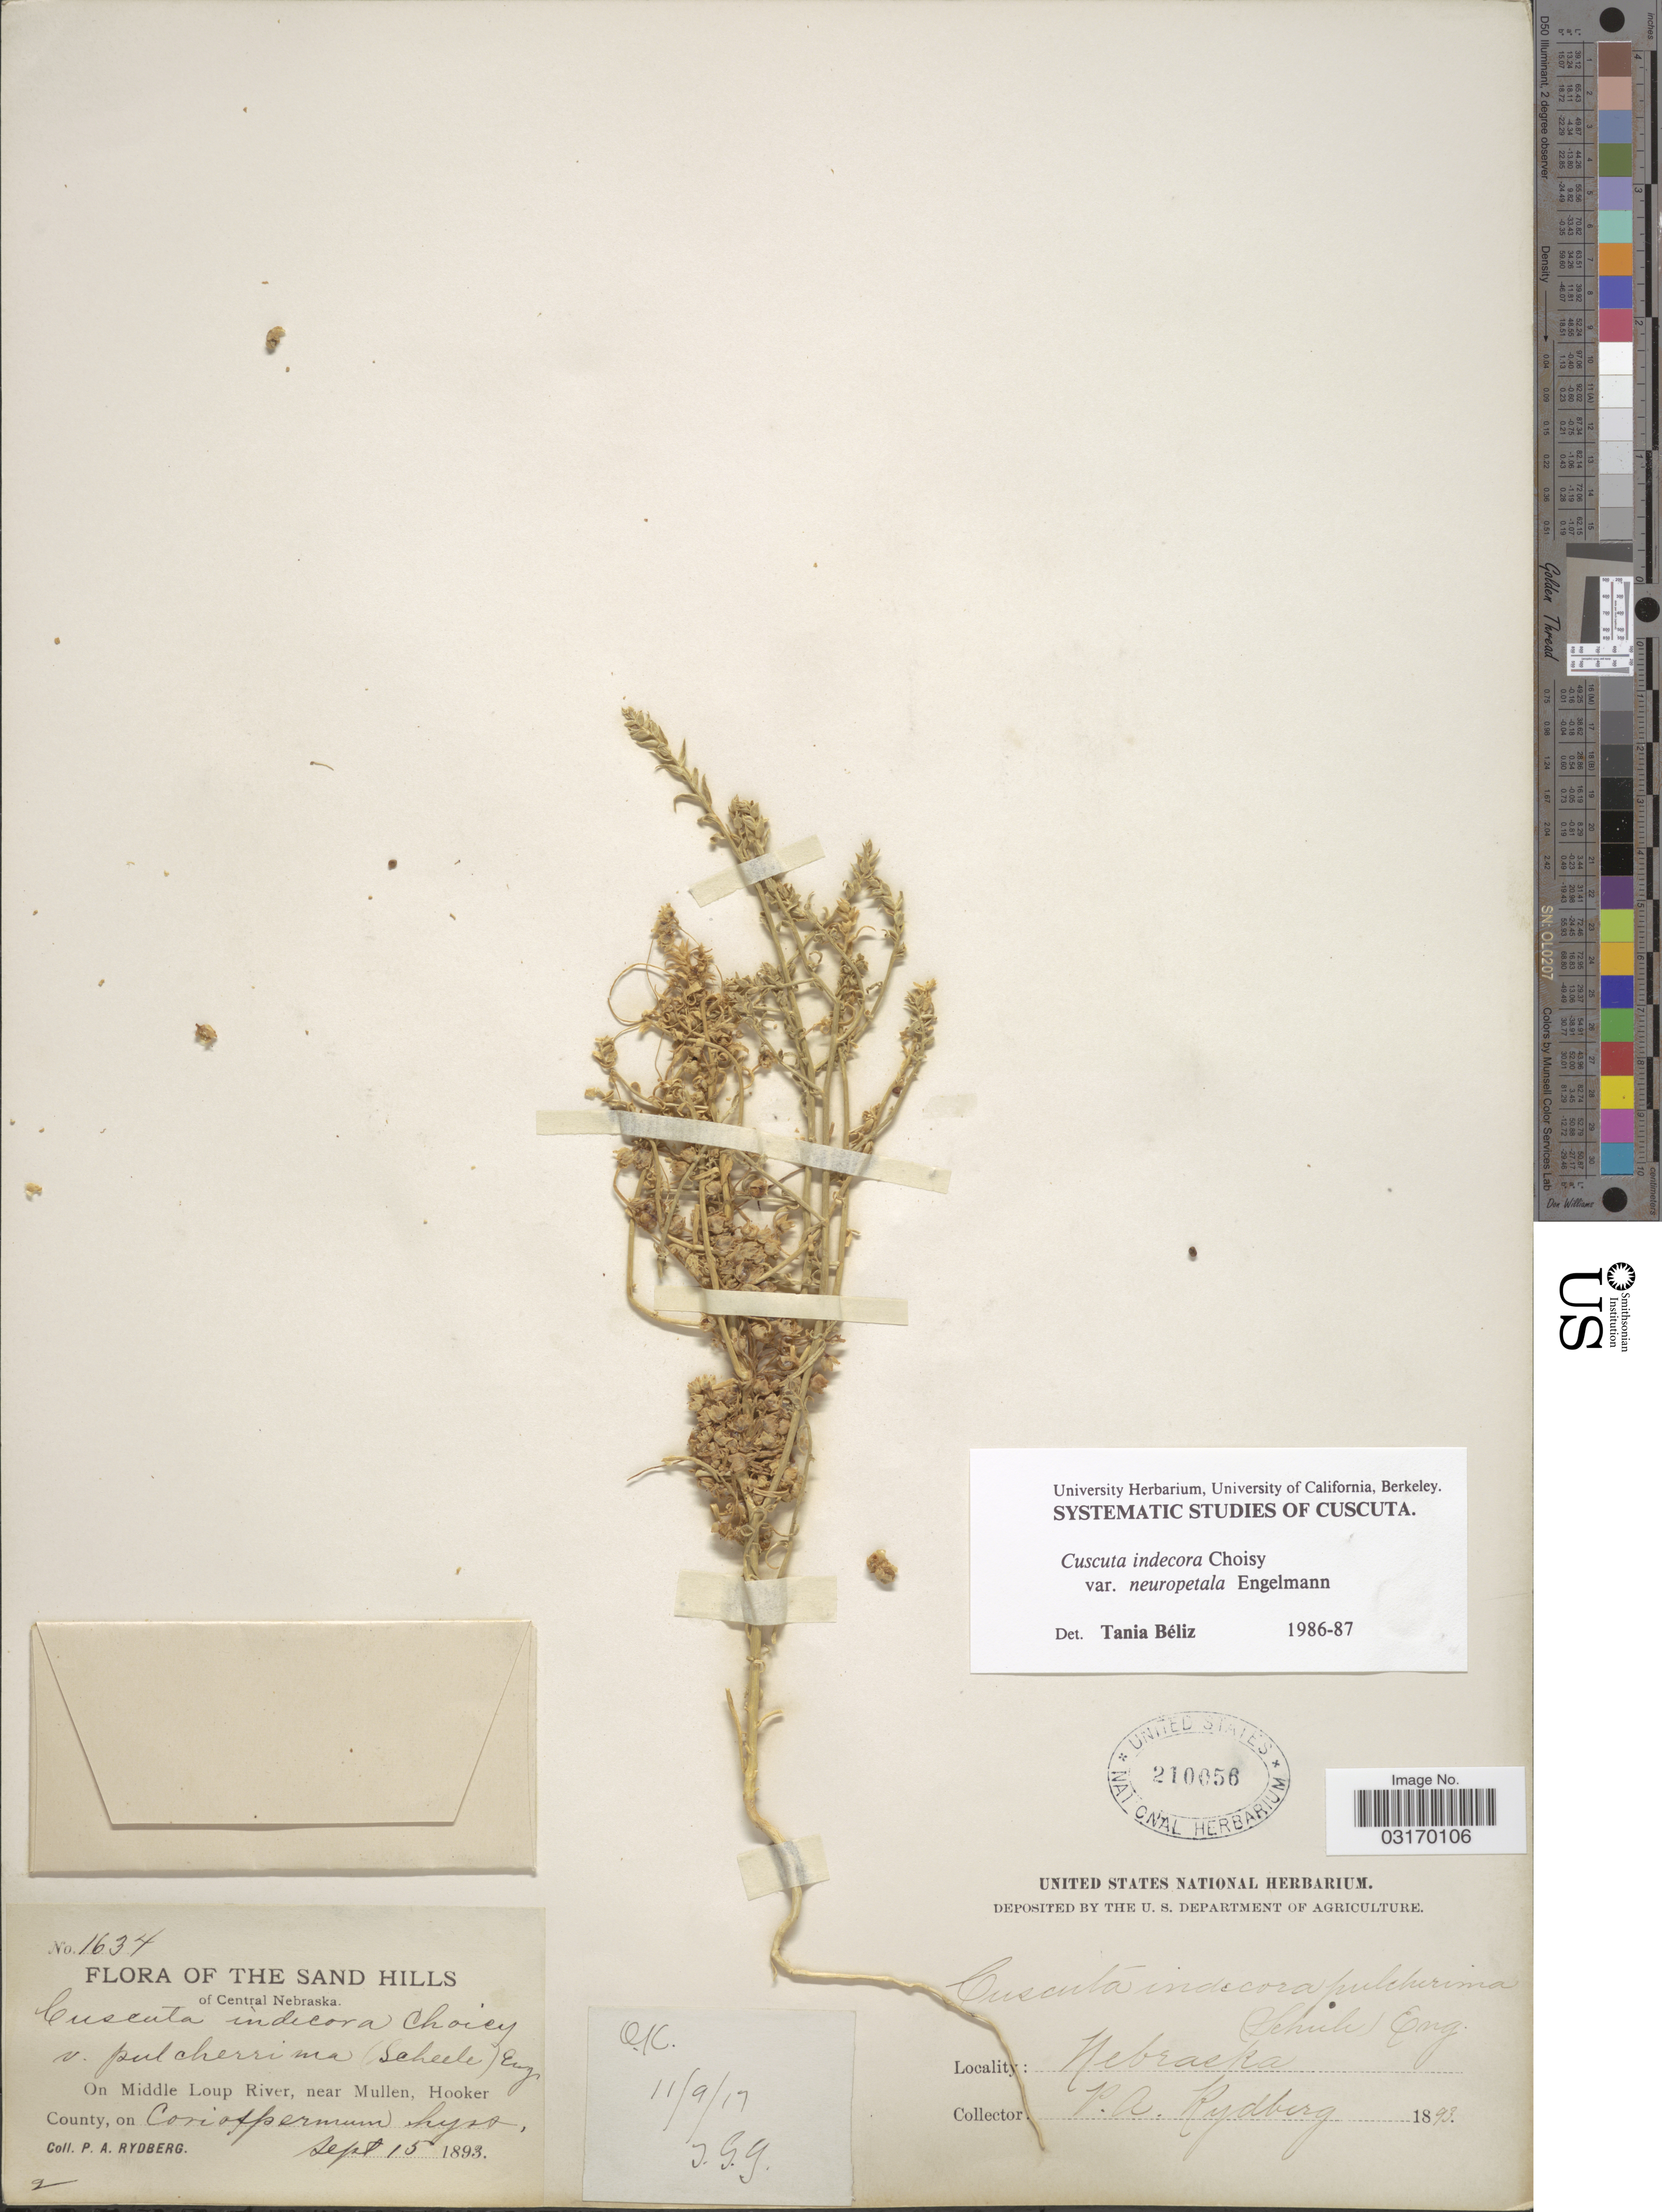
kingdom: Plantae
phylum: Tracheophyta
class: Magnoliopsida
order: Solanales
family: Convolvulaceae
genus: Cuscuta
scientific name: Cuscuta indecora var. neuropetala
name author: (Engelm.) Hitchc.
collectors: P. A. Rydberg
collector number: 1634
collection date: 1893-09-15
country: United States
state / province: Nebraska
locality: The Sand Hills of Central Nebraska. On Middle Loup River, near Mullen, Hooker County.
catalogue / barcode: US 210056